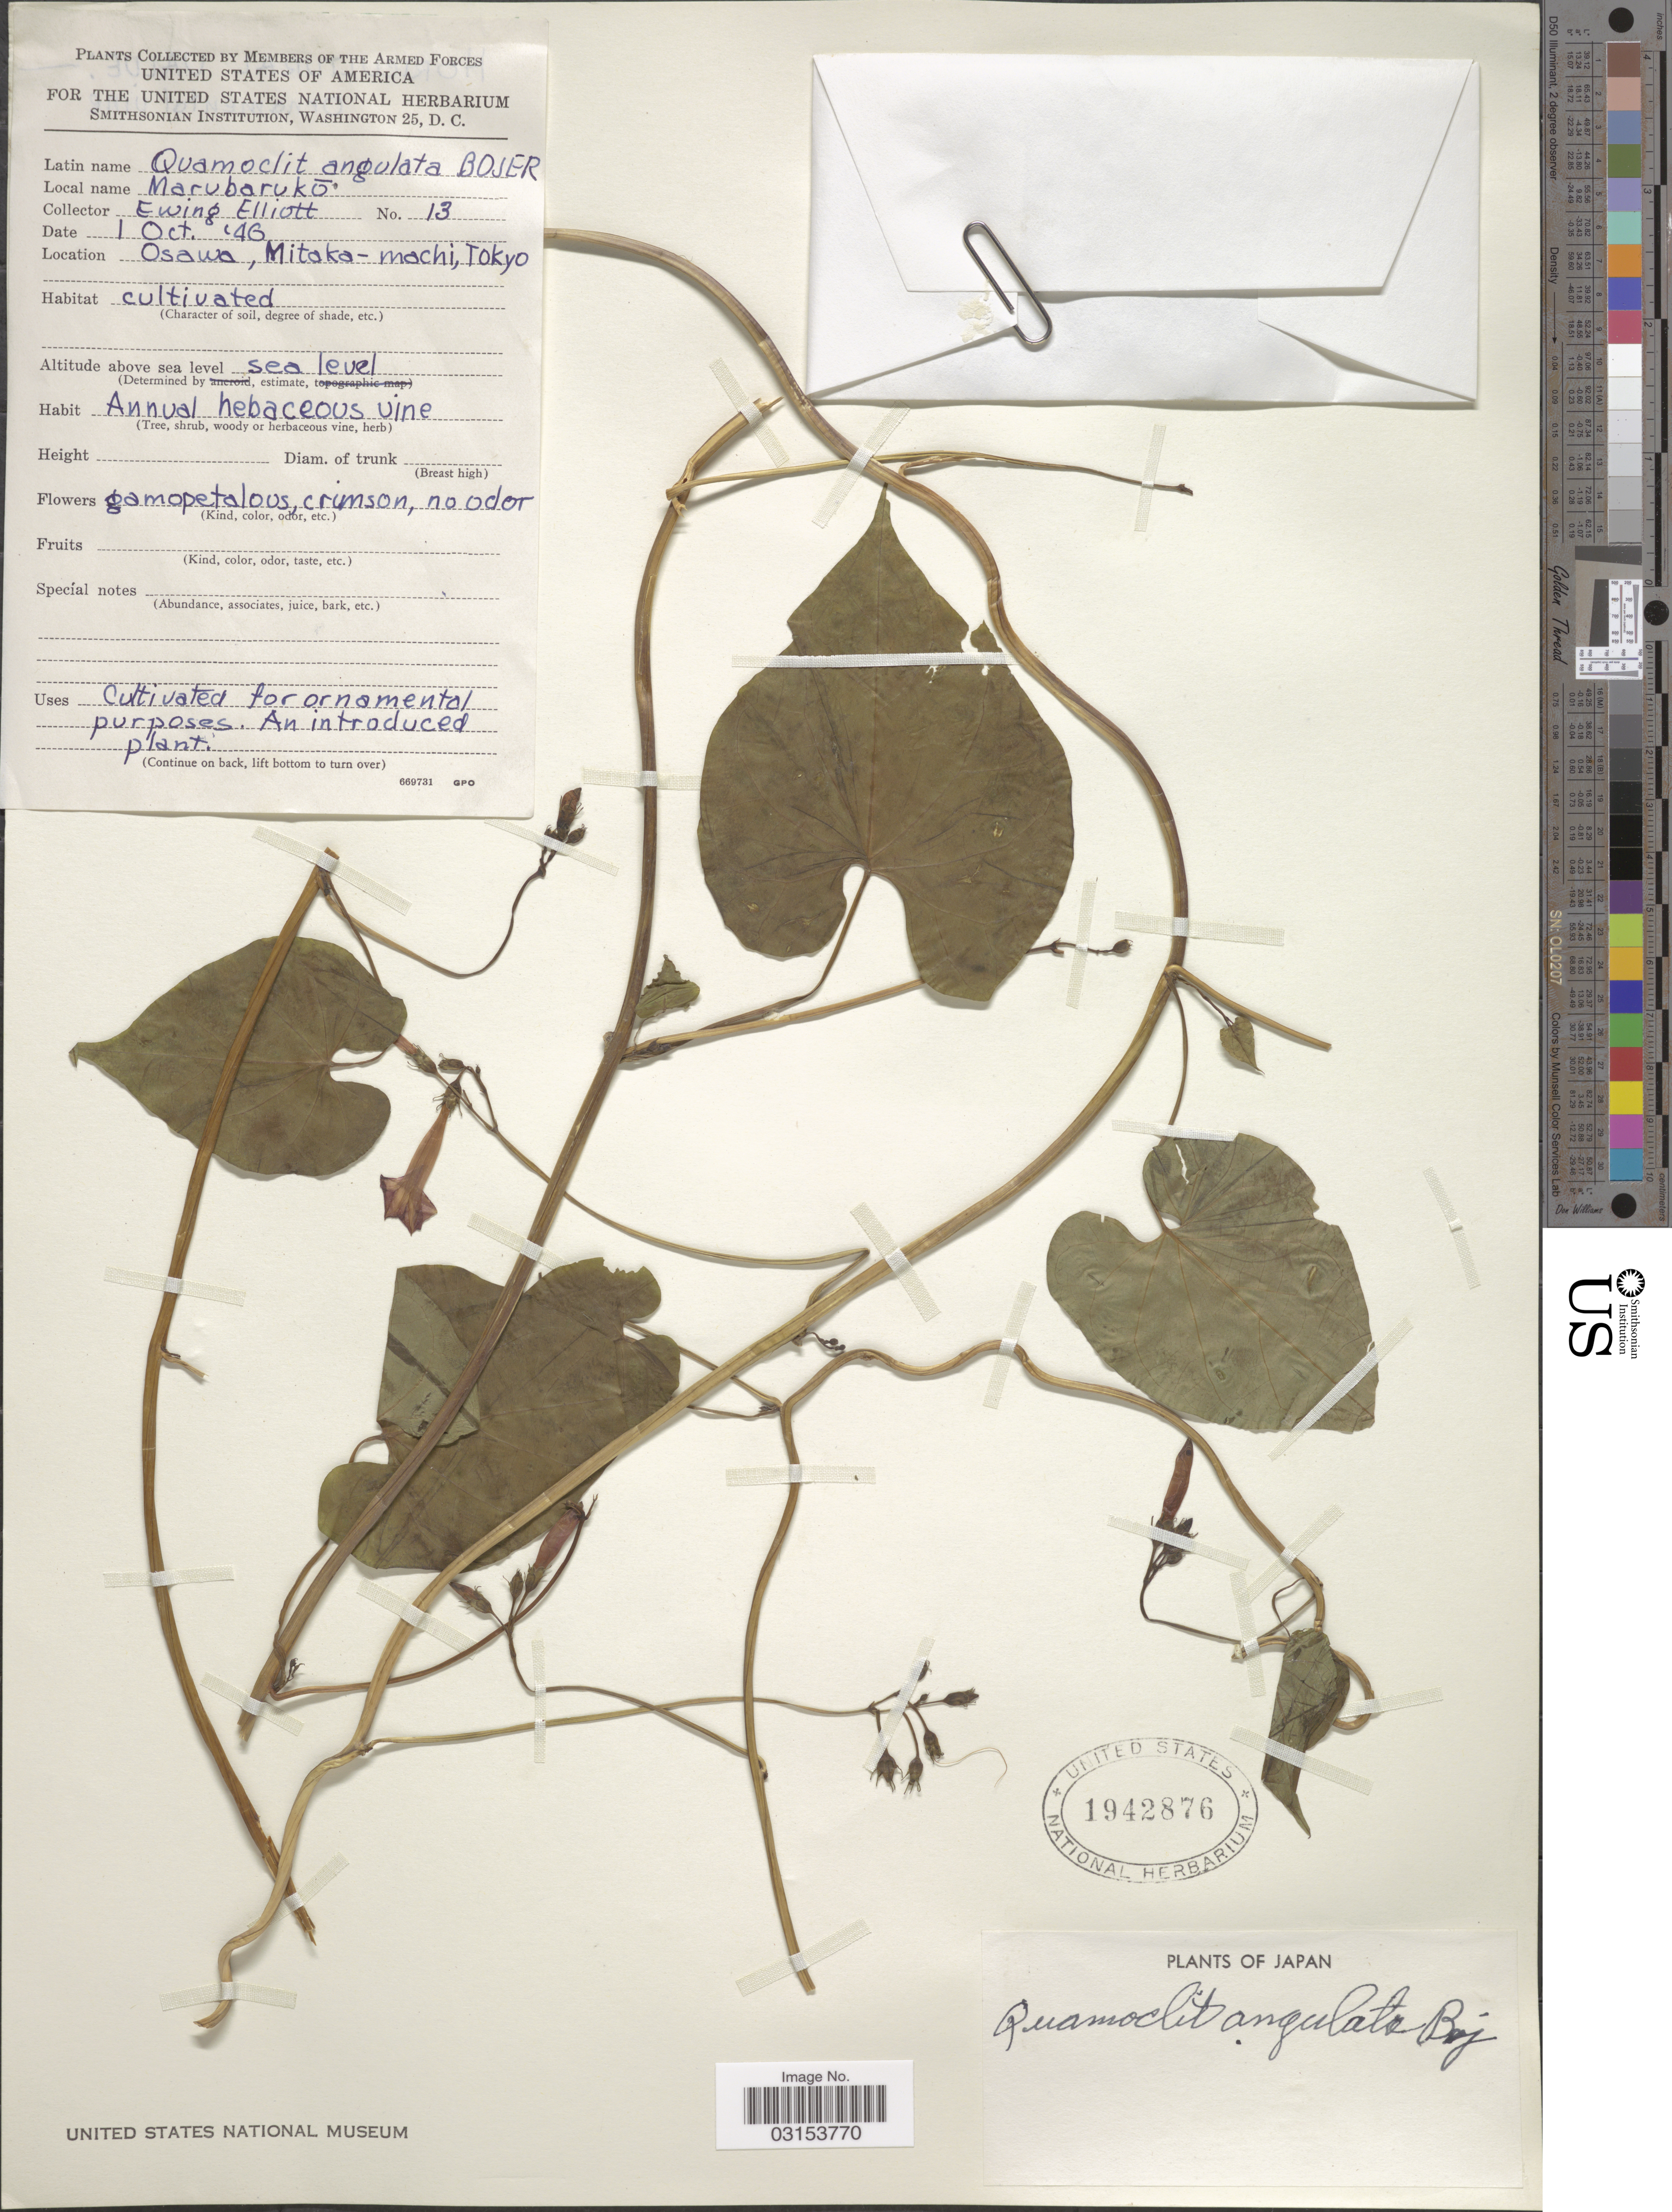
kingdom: Plantae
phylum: Tracheophyta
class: Magnoliopsida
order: Solanales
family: Convolvulaceae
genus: Ipomoea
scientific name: Ipomoea coccinea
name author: L.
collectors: E. Elliott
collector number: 13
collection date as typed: Transcribed d/m/y: 1/10/46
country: Japan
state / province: Tokyo, Federal City of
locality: Osawa, Mitaka-machi.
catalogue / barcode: US 1942876